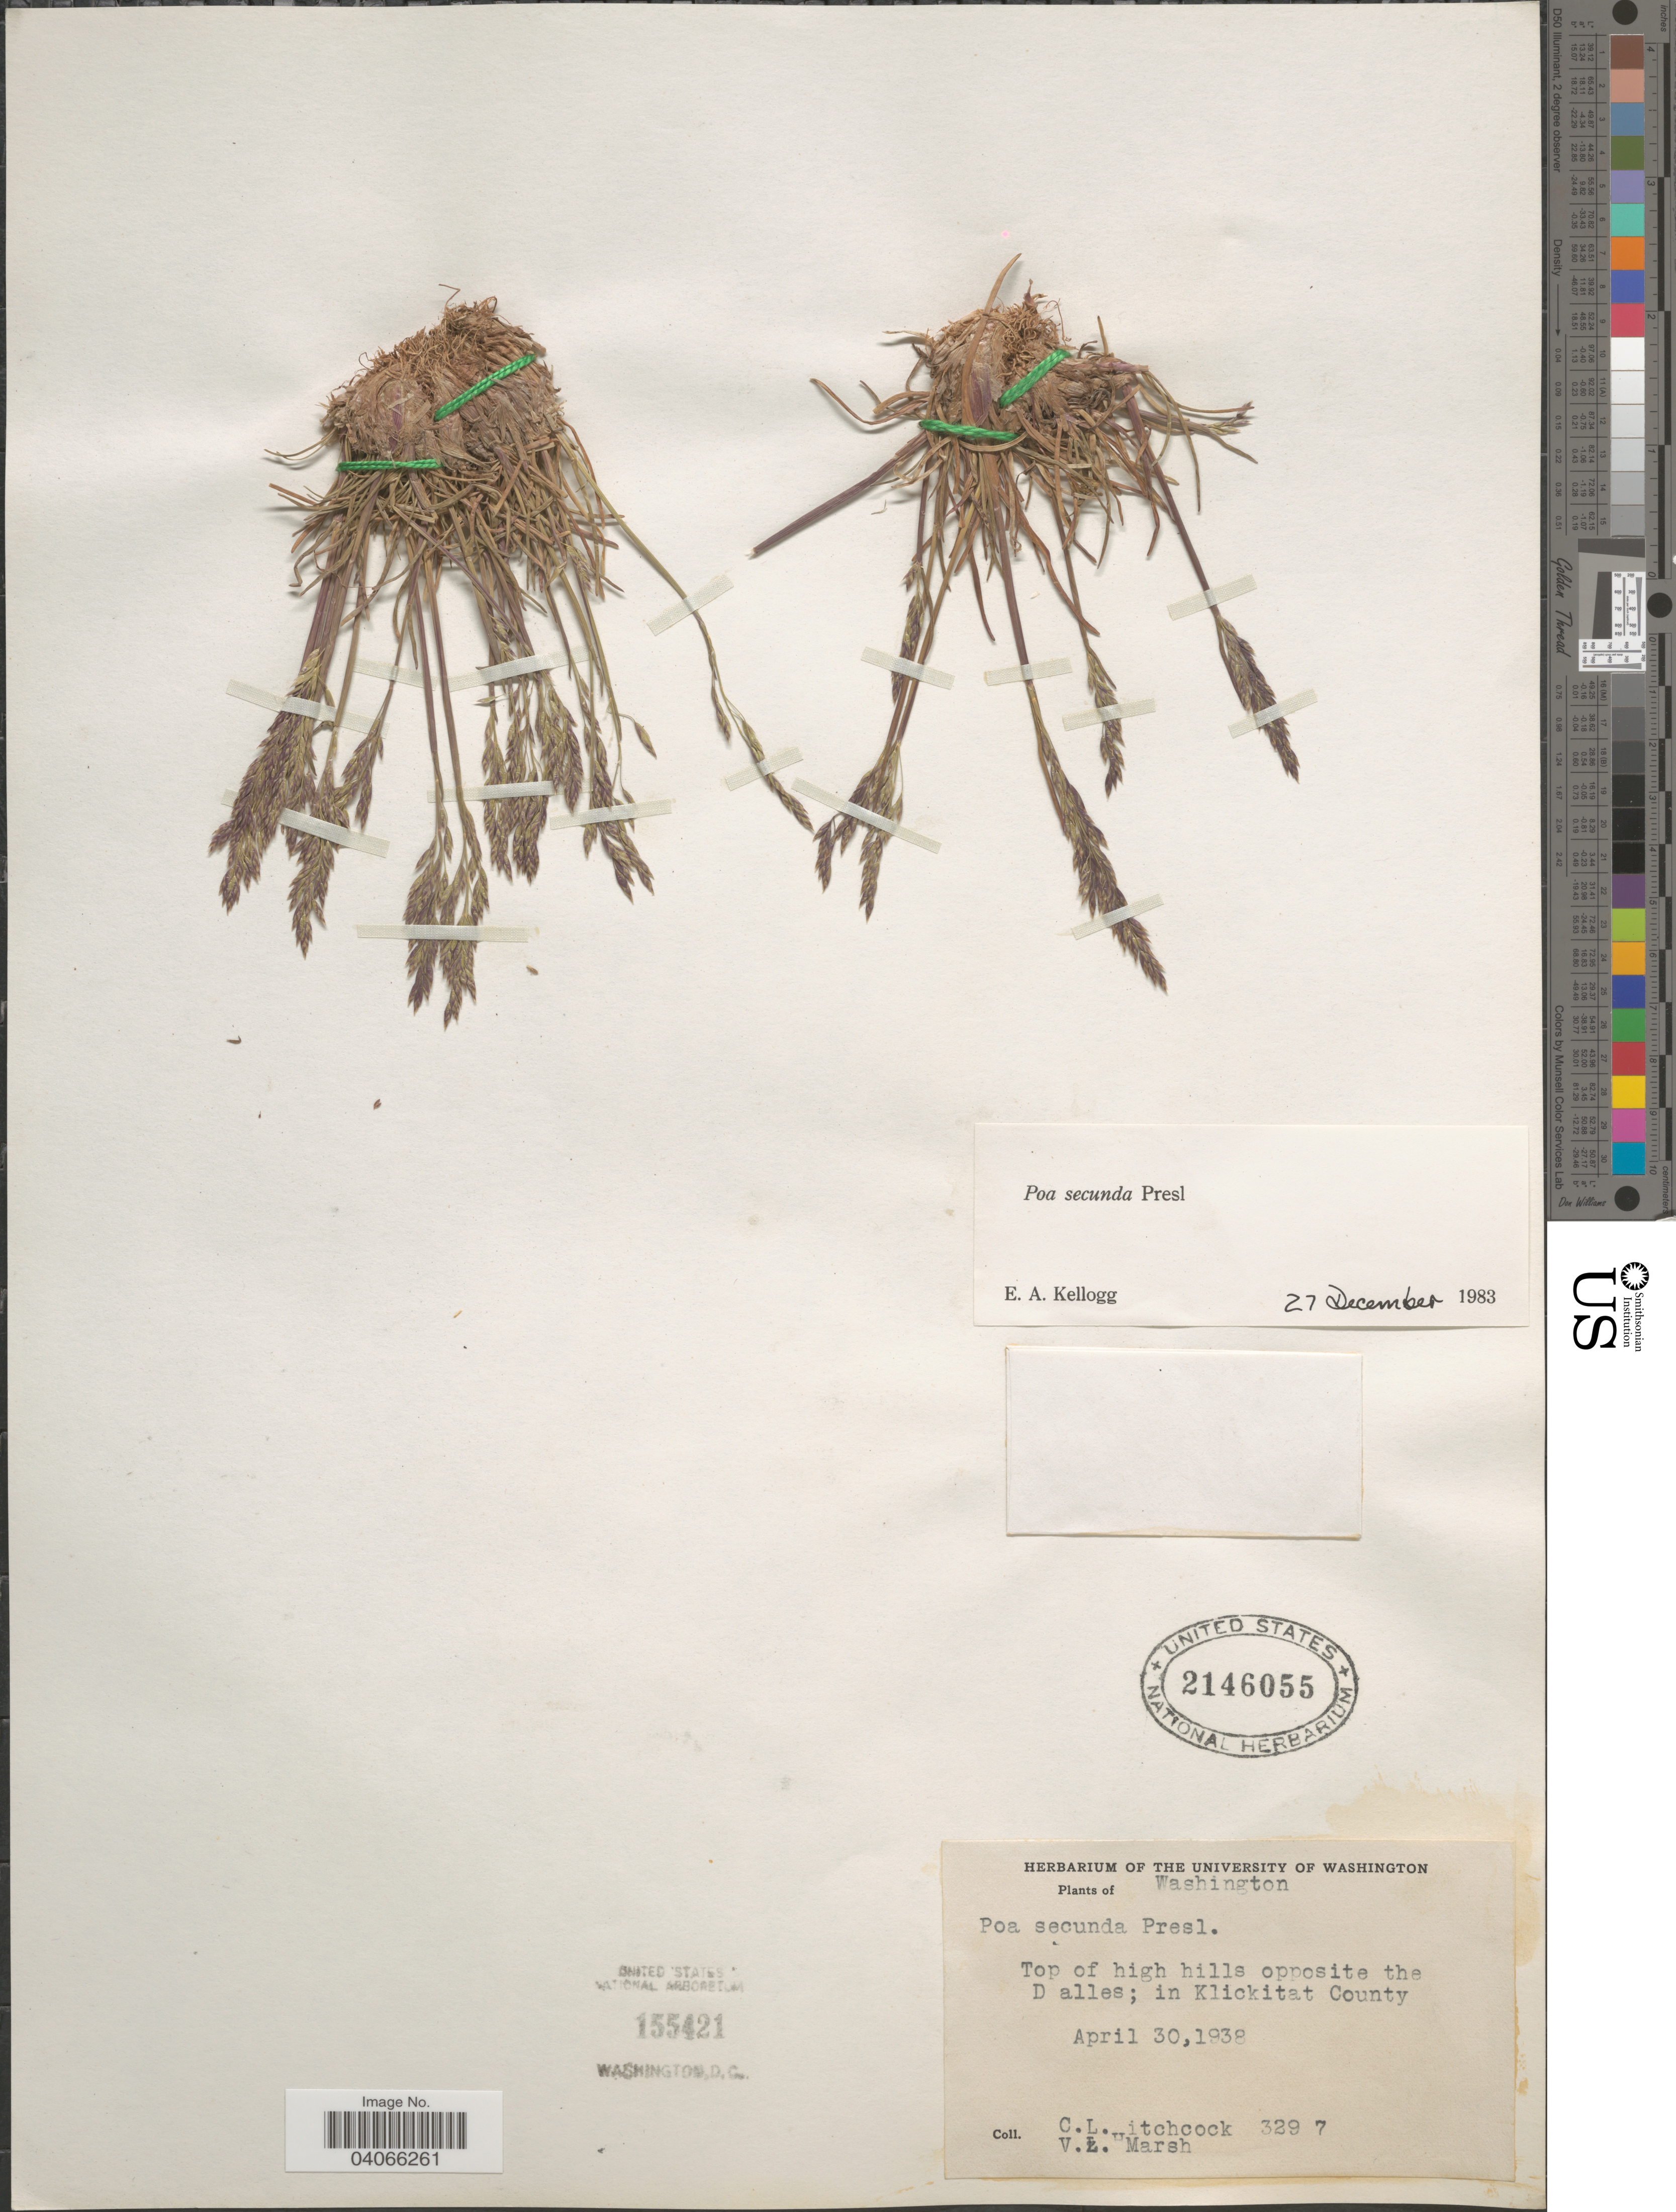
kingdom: Plantae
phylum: Tracheophyta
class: Liliopsida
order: Poales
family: Poaceae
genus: Poa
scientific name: Poa secunda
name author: J. Presl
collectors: C. L. Hitchcock & V. L. Marsh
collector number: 3297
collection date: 1938-04-30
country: United States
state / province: Washington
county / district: Klickitat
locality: Top of high hills opposite the Dalles; in Klickitat County.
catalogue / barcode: US 2146055